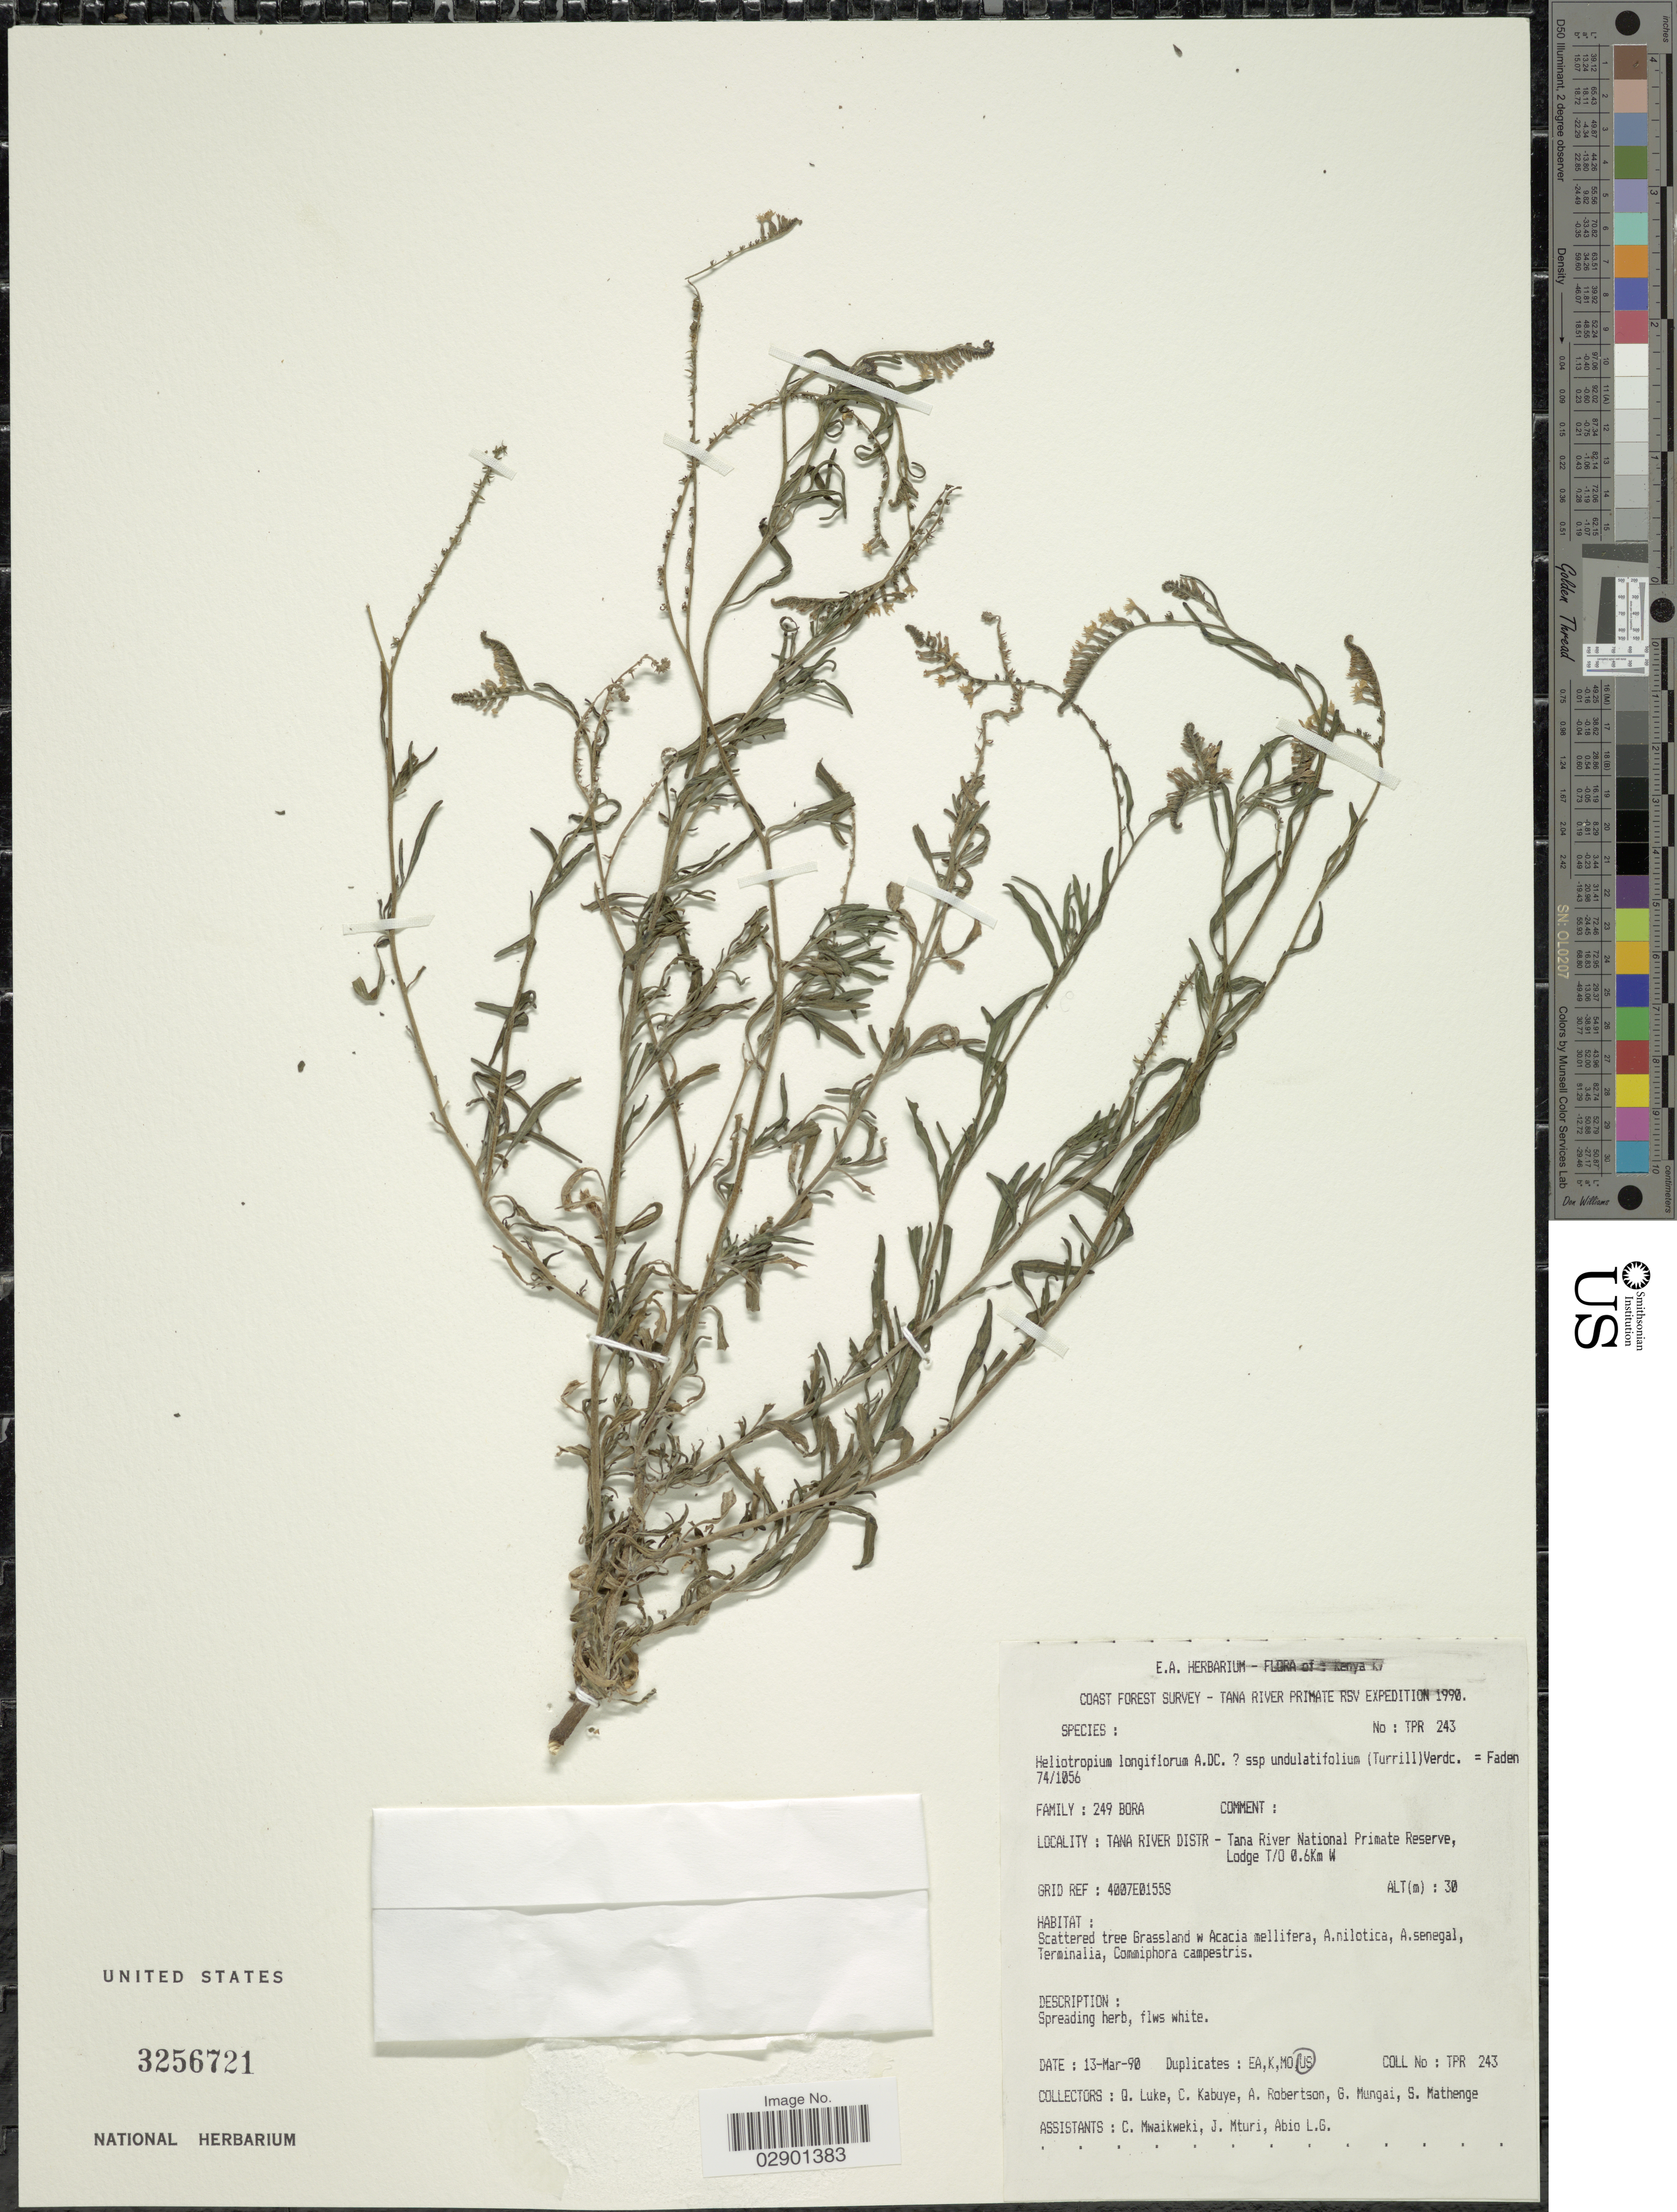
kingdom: Plantae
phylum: Tracheophyta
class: Magnoliopsida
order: Boraginales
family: Heliotropiaceae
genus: Heliotropium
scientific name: Heliotropium longiflorum subsp. undulatifolium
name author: (Turrill) Verdc.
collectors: Q. Luke, C. Kabuye, A. Robertson, G. Mungai & et al.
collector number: TPR 243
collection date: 1990-03-13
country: Kenya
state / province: Tana River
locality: Kenya K7. Tana River Distr - Tana River Primate Reserve, Lodge T/O 0.6Km W. Grid Ref: 4007E0155S.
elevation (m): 30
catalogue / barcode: US 3256721